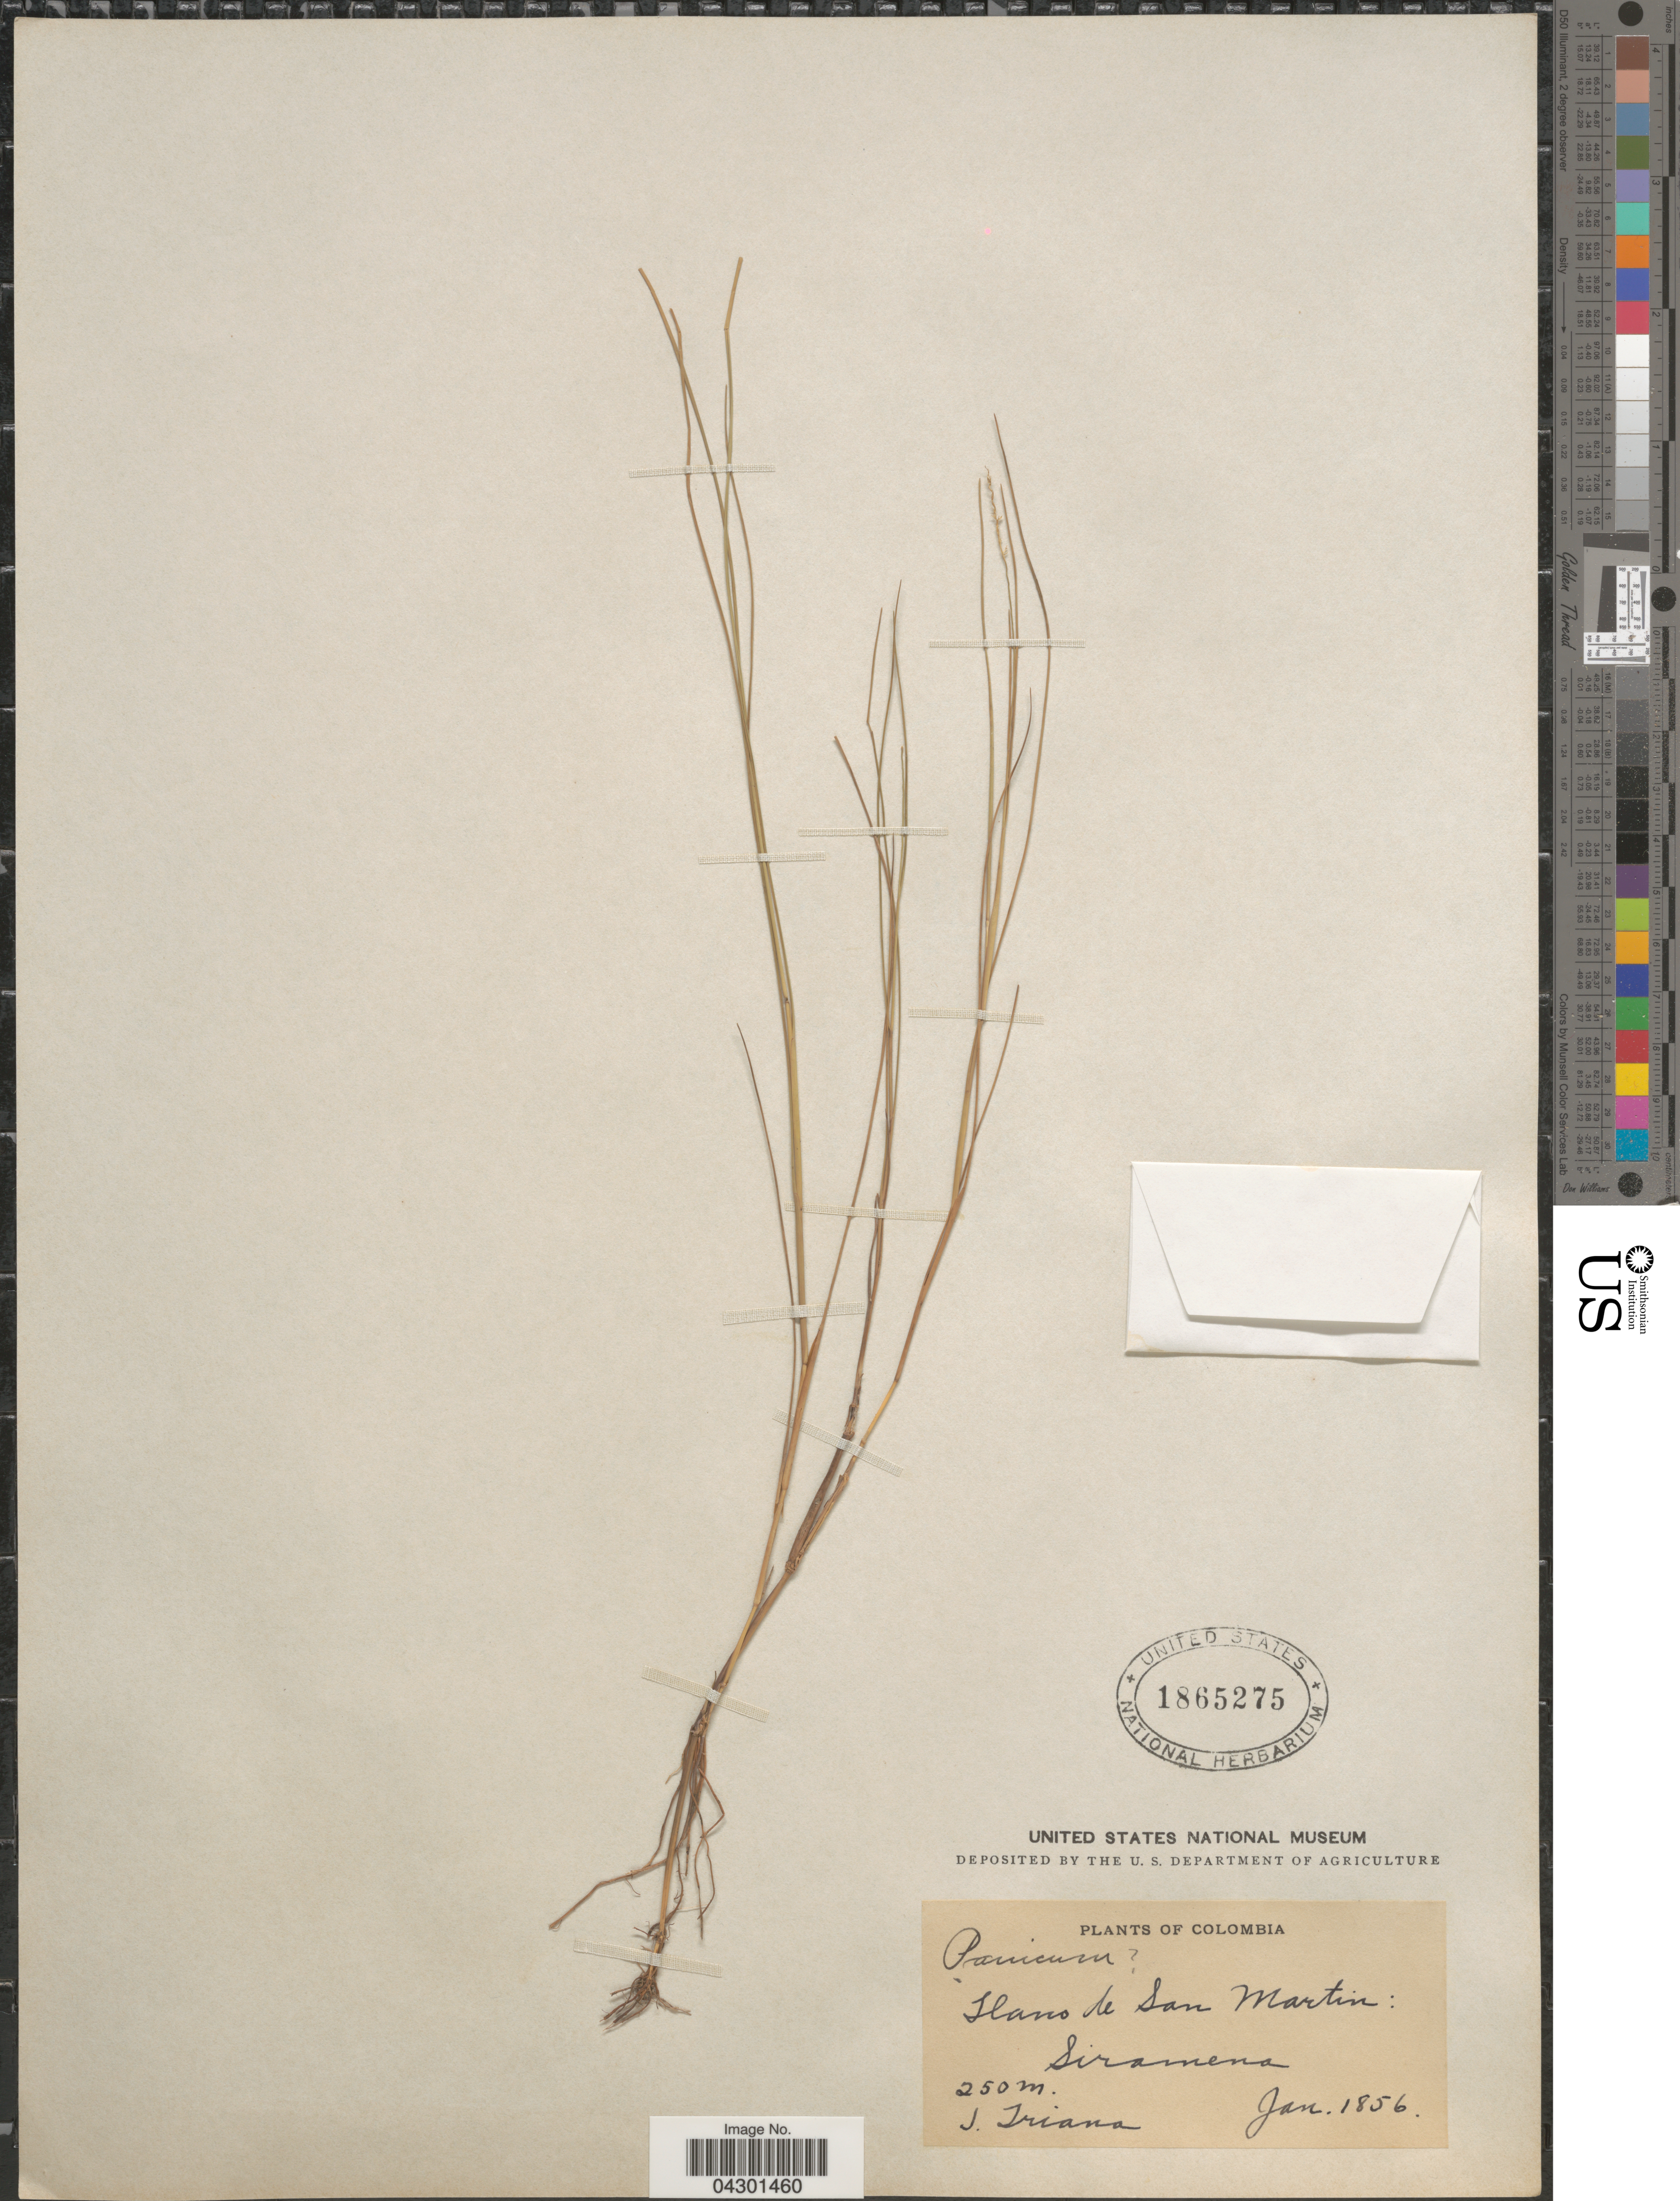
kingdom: Plantae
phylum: Tracheophyta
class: Liliopsida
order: Poales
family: Poaceae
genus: Panicum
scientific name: Panicum sp.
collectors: J. Triana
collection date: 1856-01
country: Colombia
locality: Llano de San Martin: Siramena.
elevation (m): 250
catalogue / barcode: US 1865275